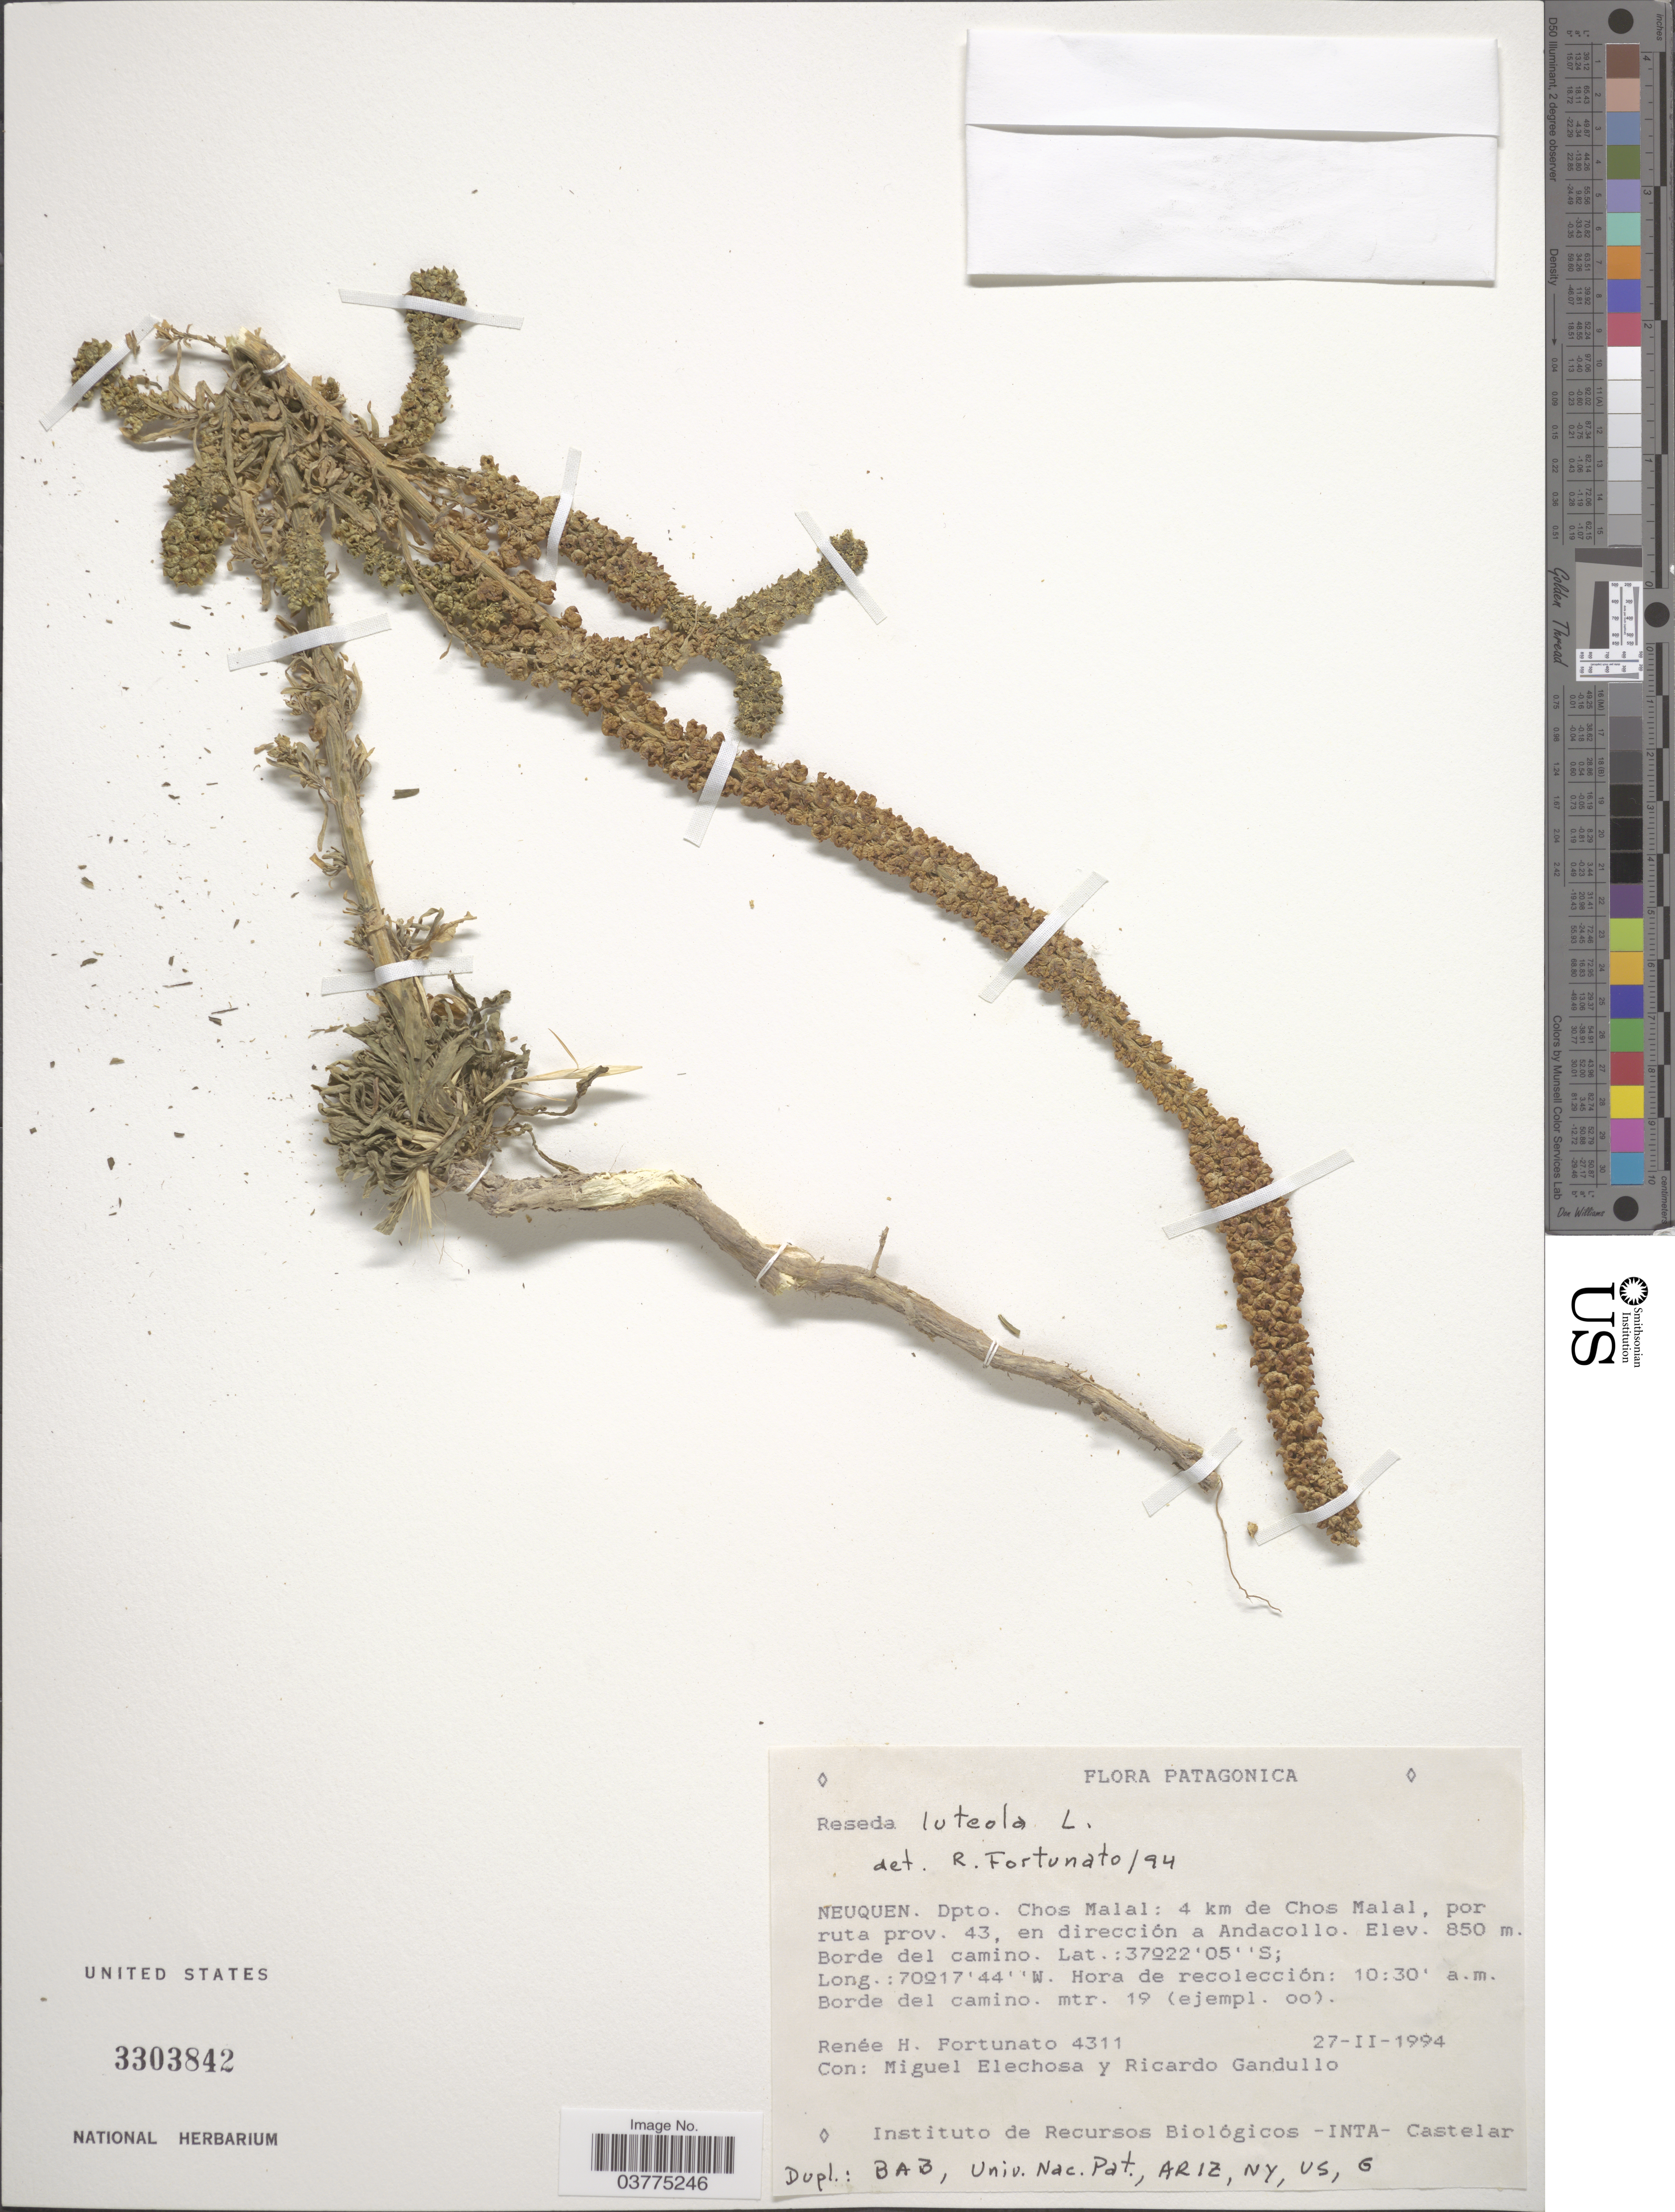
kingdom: Plantae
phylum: Tracheophyta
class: Magnoliopsida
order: Brassicales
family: Resedaceae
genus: Reseda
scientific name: Reseda luteola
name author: L.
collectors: R. H. Fortunato, M. Elechosa & R. Gandullo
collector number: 4311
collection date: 1994-02-27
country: Argentina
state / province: Neuquen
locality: Patagonica. Neuquen. Dpto. Chos Malal: 4 km de Chos Malal, por ruta prov. 43, en dirección a Andacollo. Borde del camino mtr.19 (ejempl. 00).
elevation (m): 850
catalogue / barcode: US 3303842